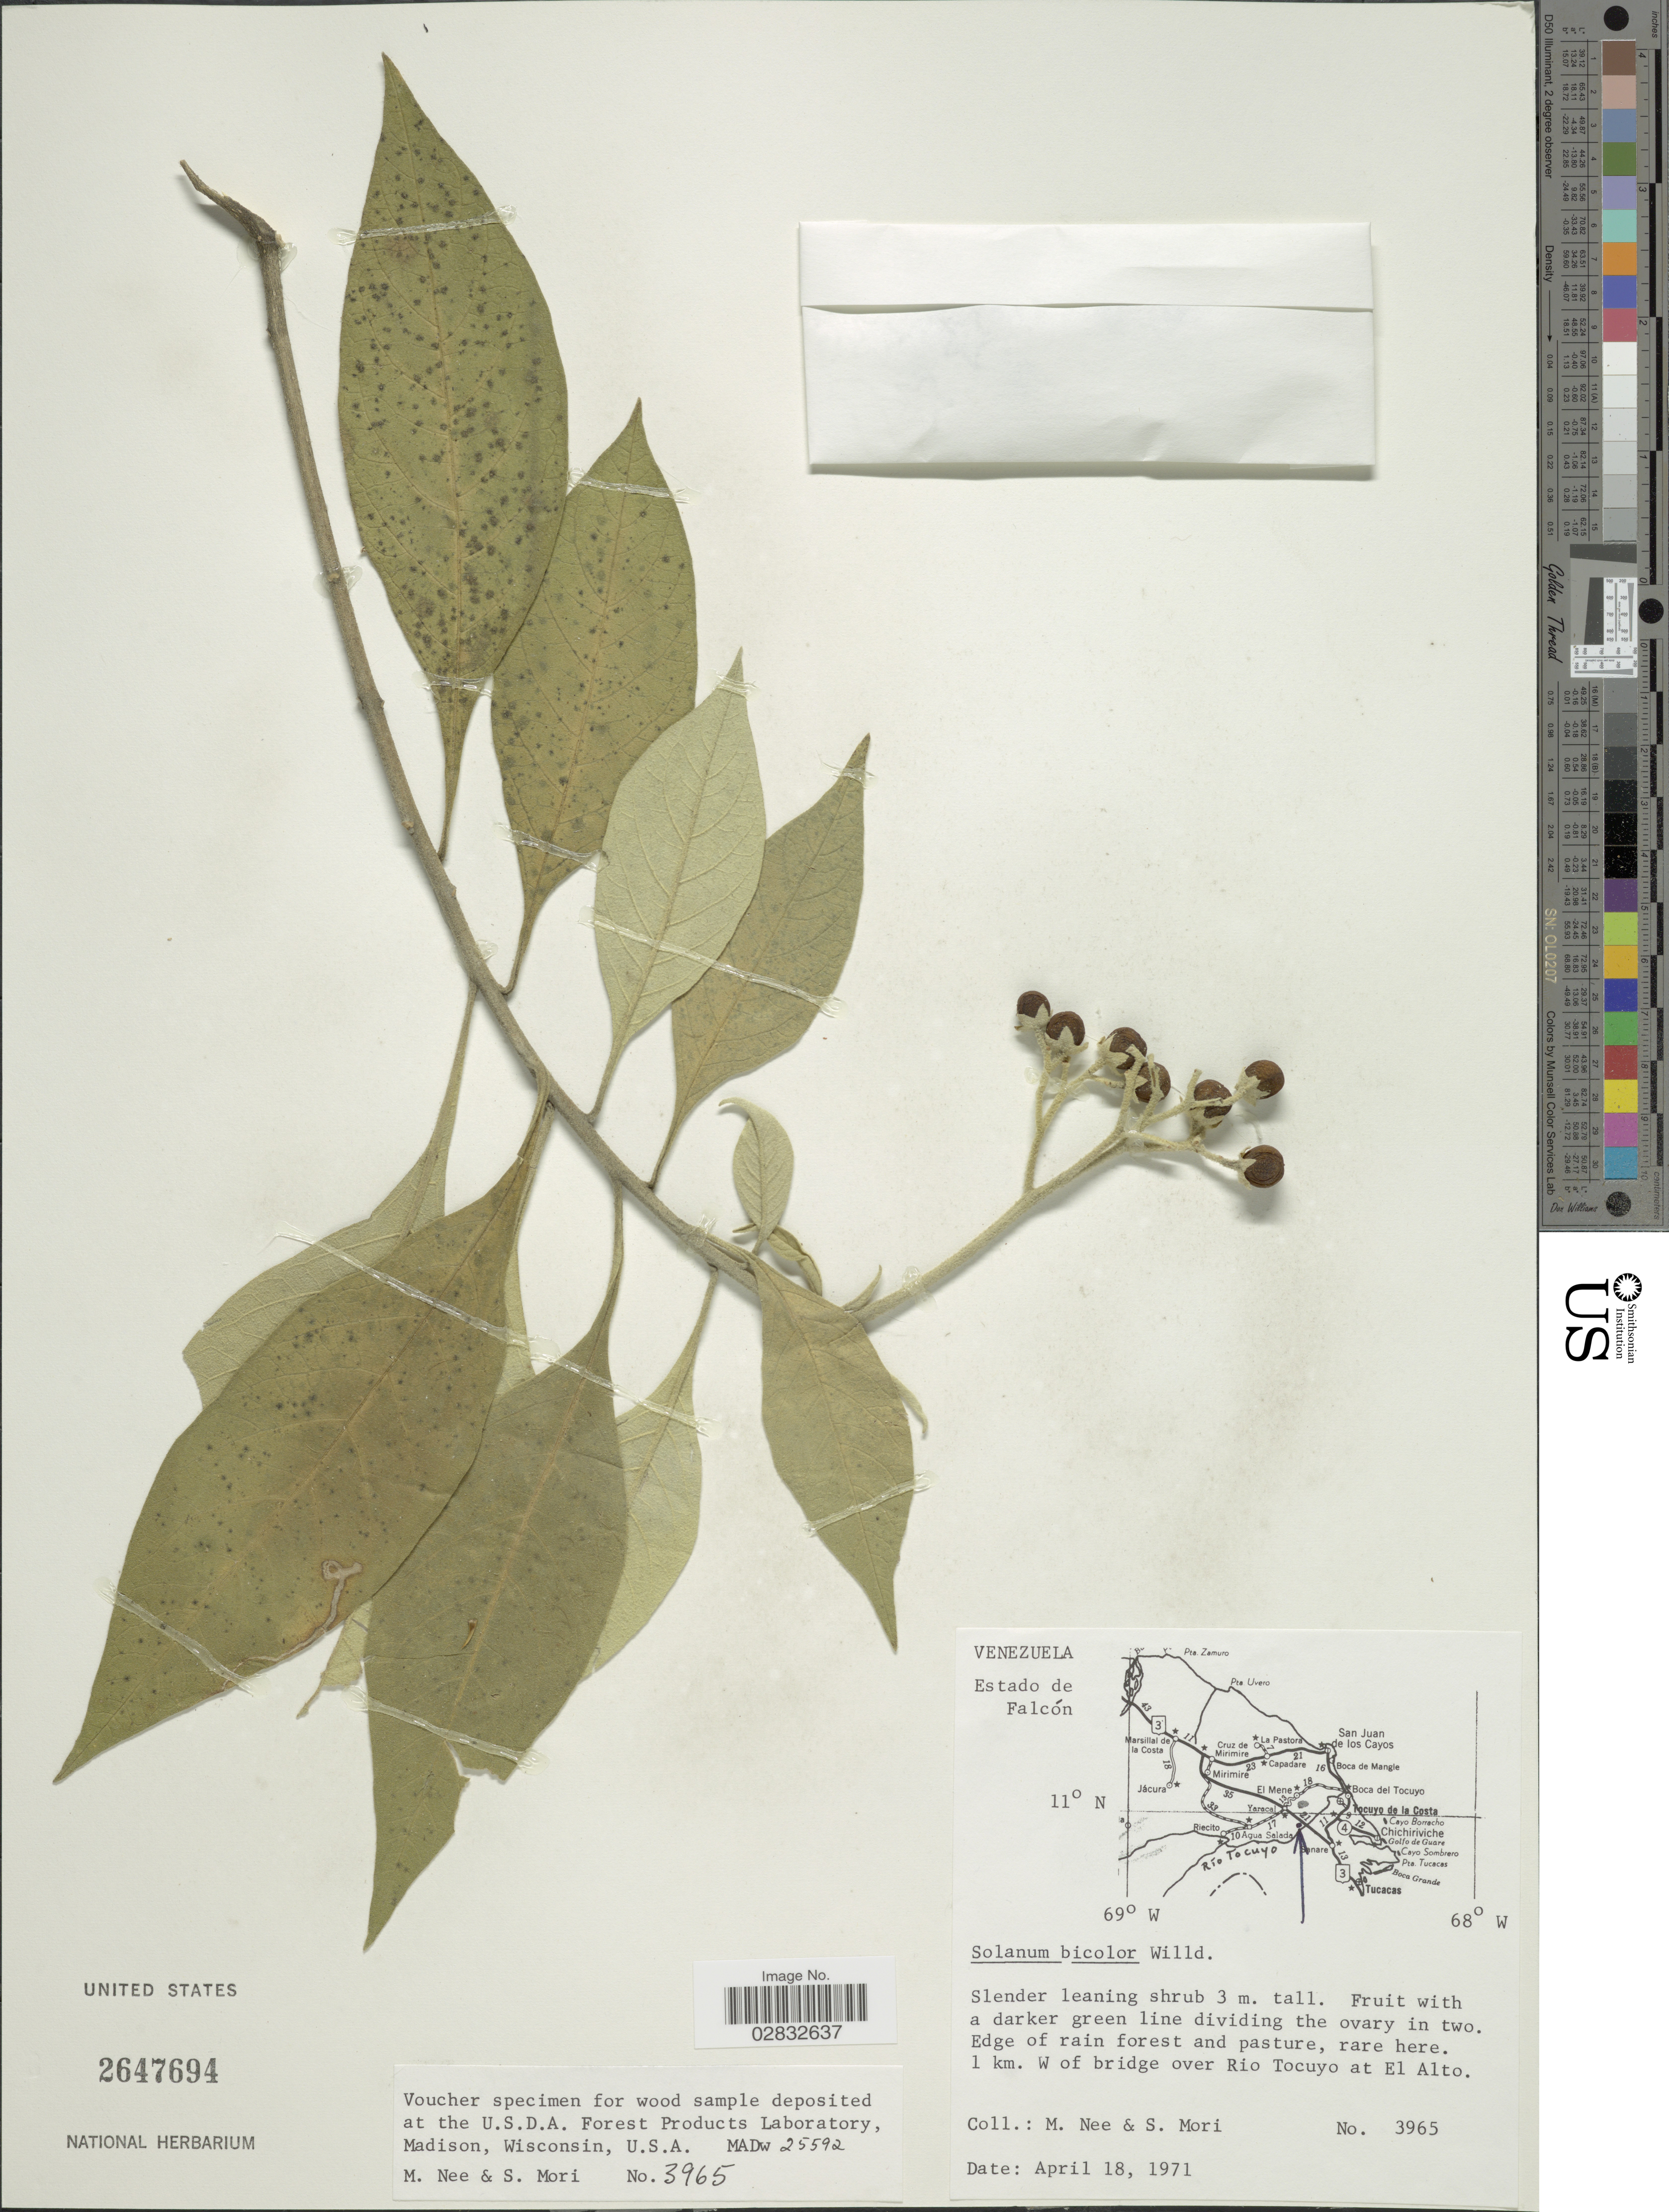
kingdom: Plantae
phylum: Tracheophyta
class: Magnoliopsida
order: Solanales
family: Solanaceae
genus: Solanum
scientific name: Solanum bicolor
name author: Willd. ex Roem. & Schult.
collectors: M. Nee & S. Mori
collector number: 3965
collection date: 1971-04-18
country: Venezuela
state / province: Falcón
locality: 1 km. W. of bridge over Rio Tocuyo at El Alto.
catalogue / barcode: US 2647694